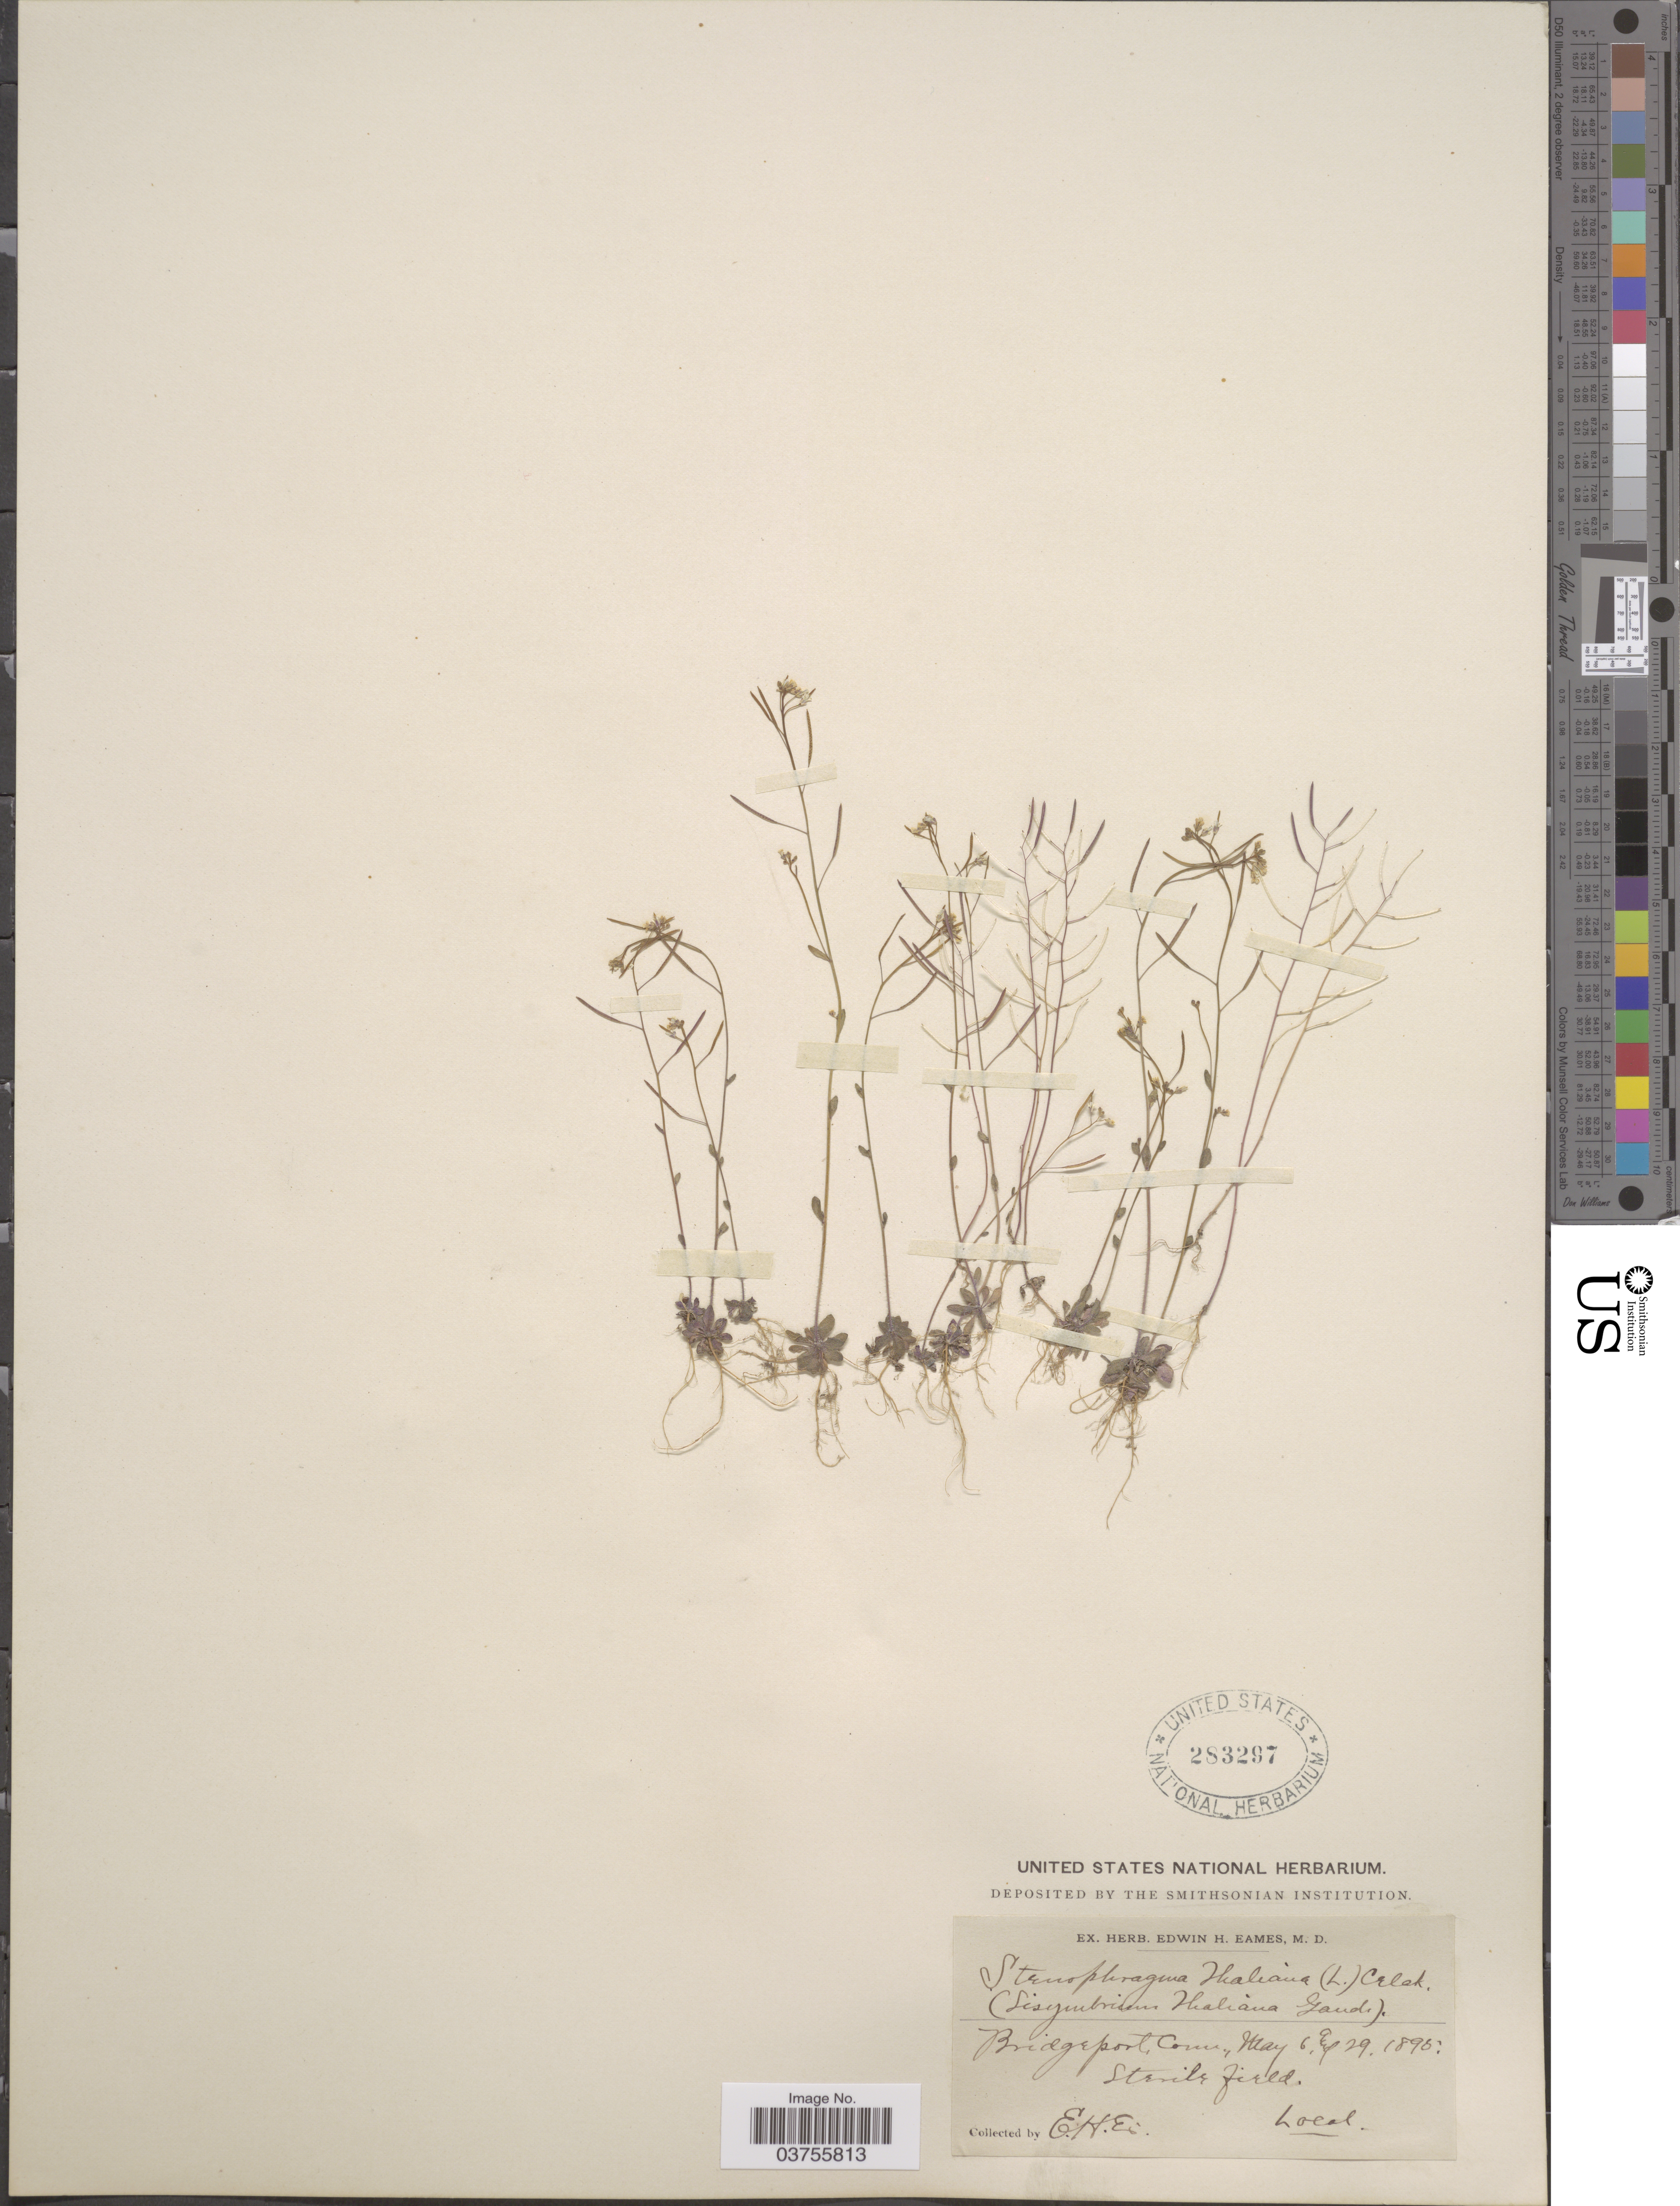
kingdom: Plantae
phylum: Tracheophyta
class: Magnoliopsida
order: Brassicales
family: Brassicaceae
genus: Arabidopsis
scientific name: Arabidopsis thaliana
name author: (L.) Heynh.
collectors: E. H. Eames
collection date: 1895-05-06/1895-05-29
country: United States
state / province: Connecticut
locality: Bridgeport.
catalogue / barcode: US 283297